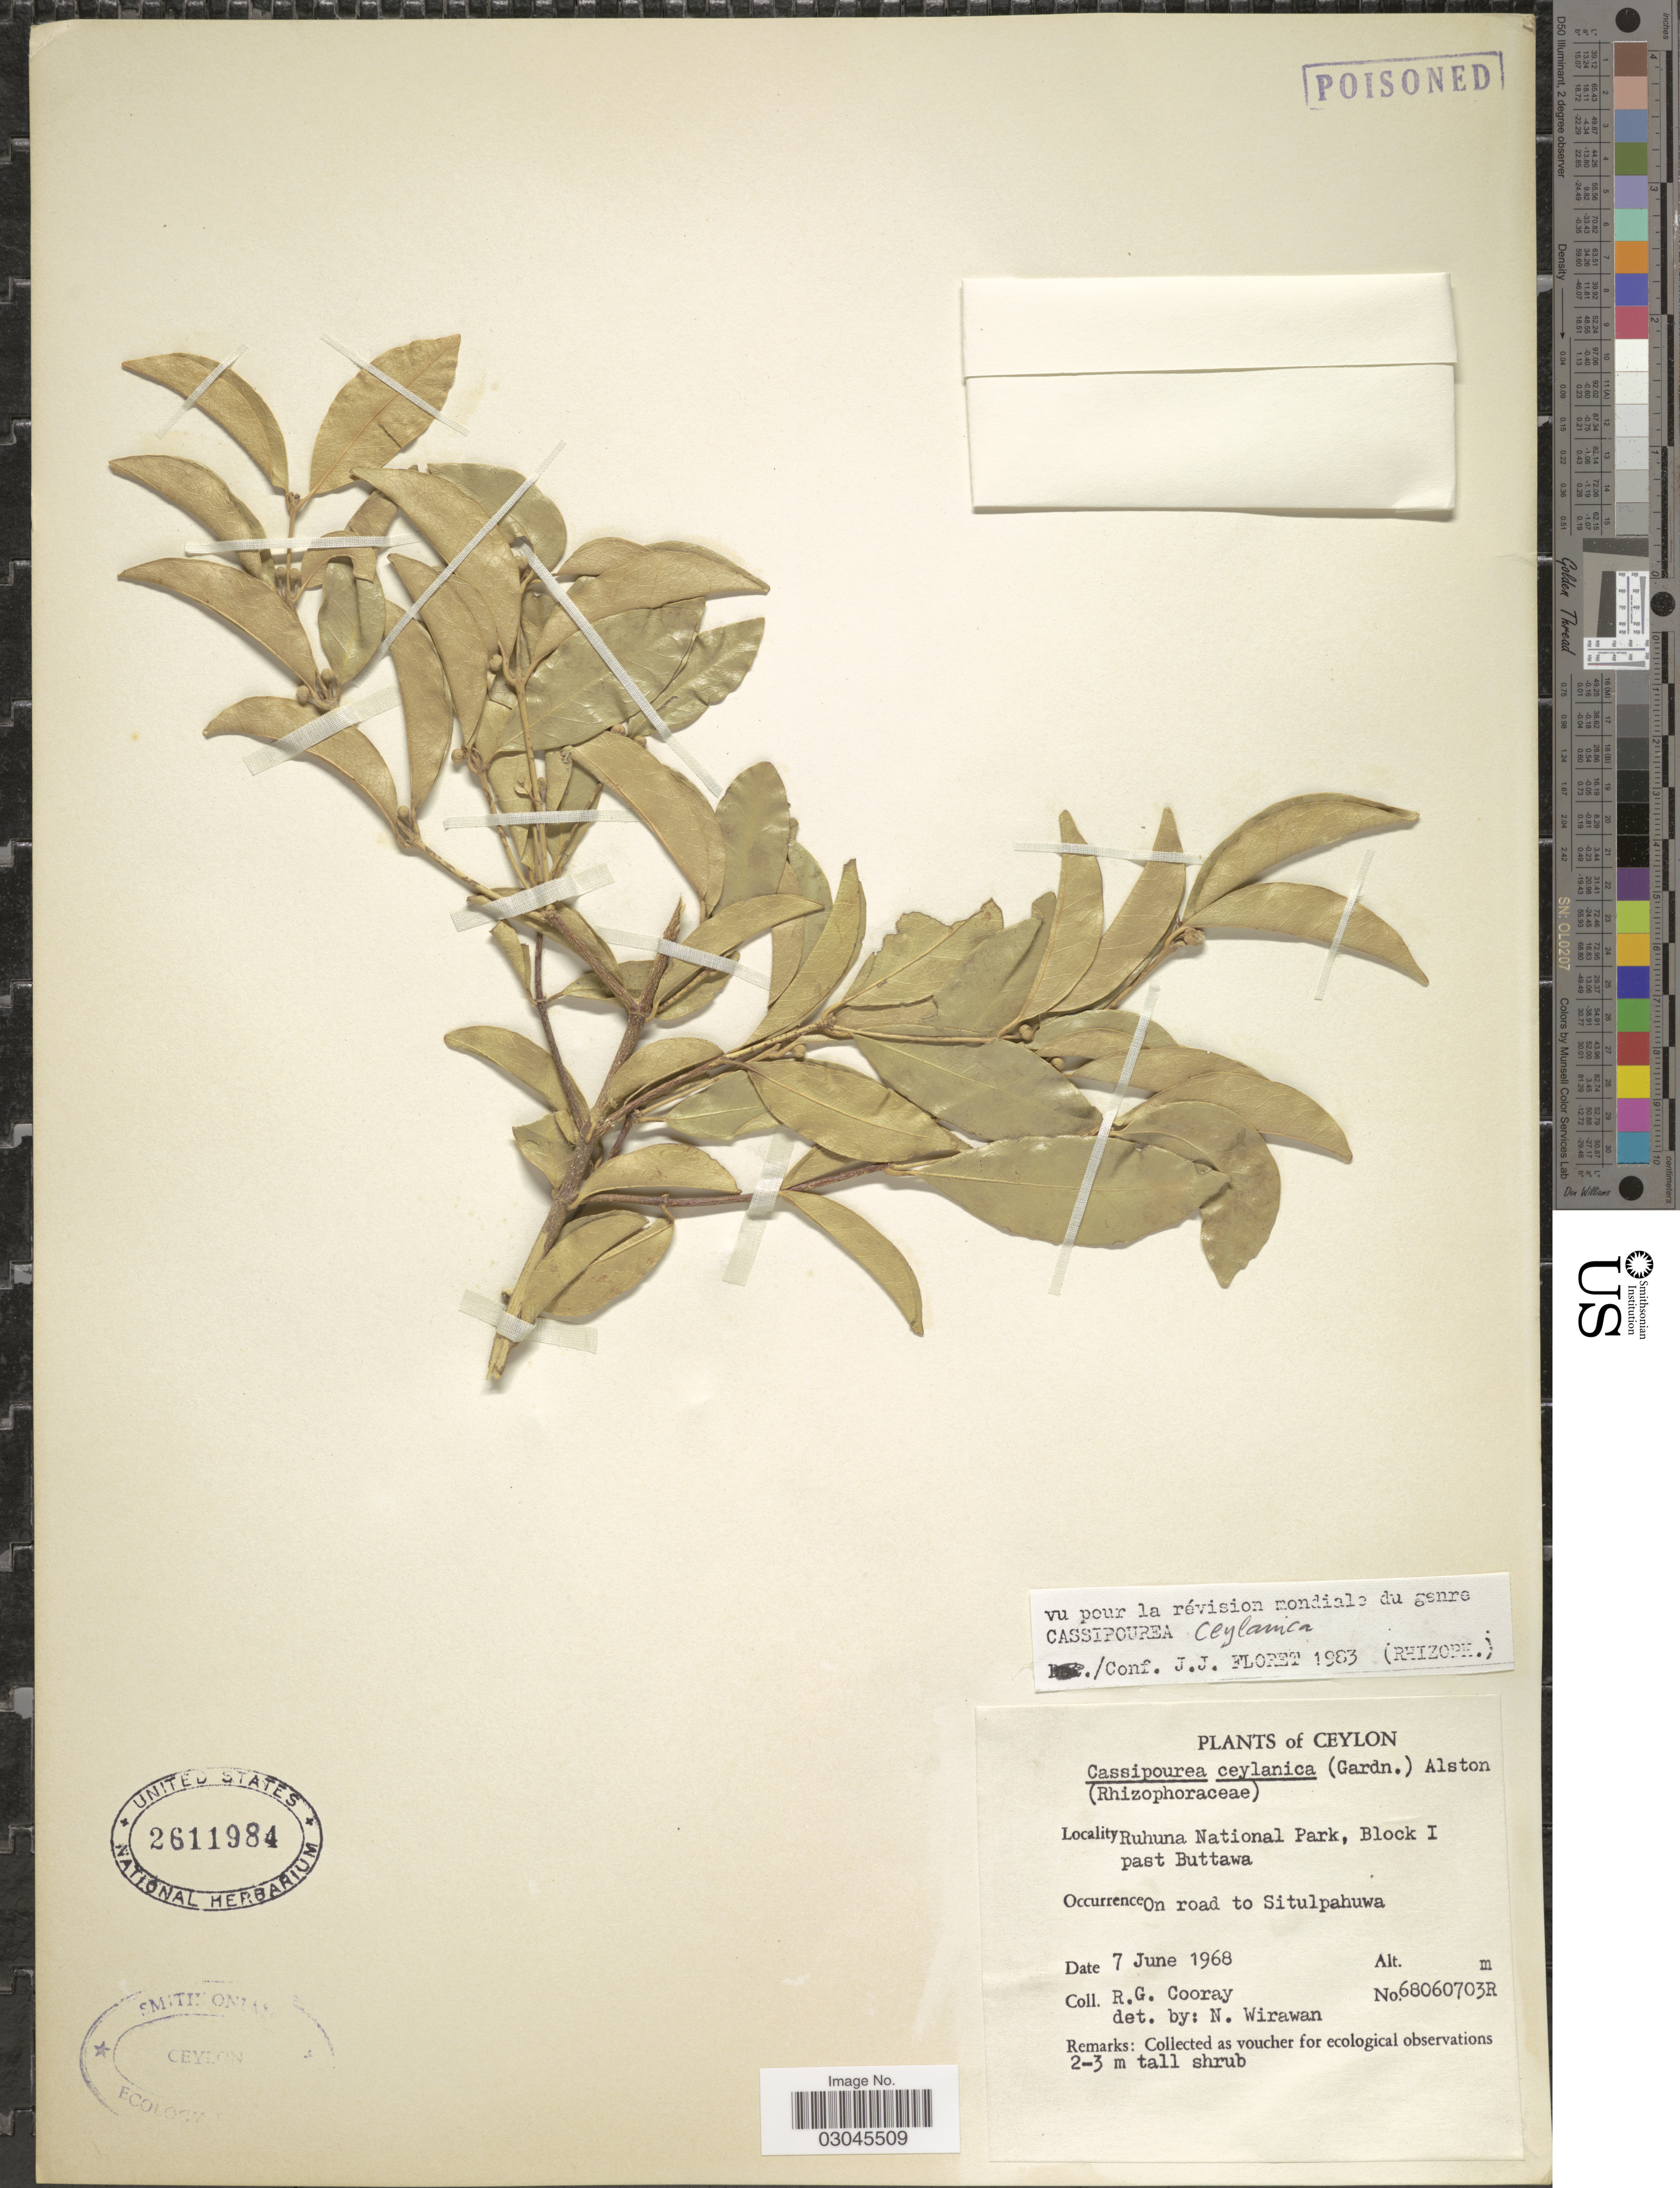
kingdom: Plantae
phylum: Tracheophyta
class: Magnoliopsida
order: Malpighiales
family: Rhizophoraceae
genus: Cassipourea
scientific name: Cassipourea ceylanica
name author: (Gardner) Alston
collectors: R. Cooray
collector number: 68060703R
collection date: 1968-06-07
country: Sri Lanka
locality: Ceylon. Ruhuna National Park, Block I, past Buttawa. On road to Situlpahuwa.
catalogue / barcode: US 2611984